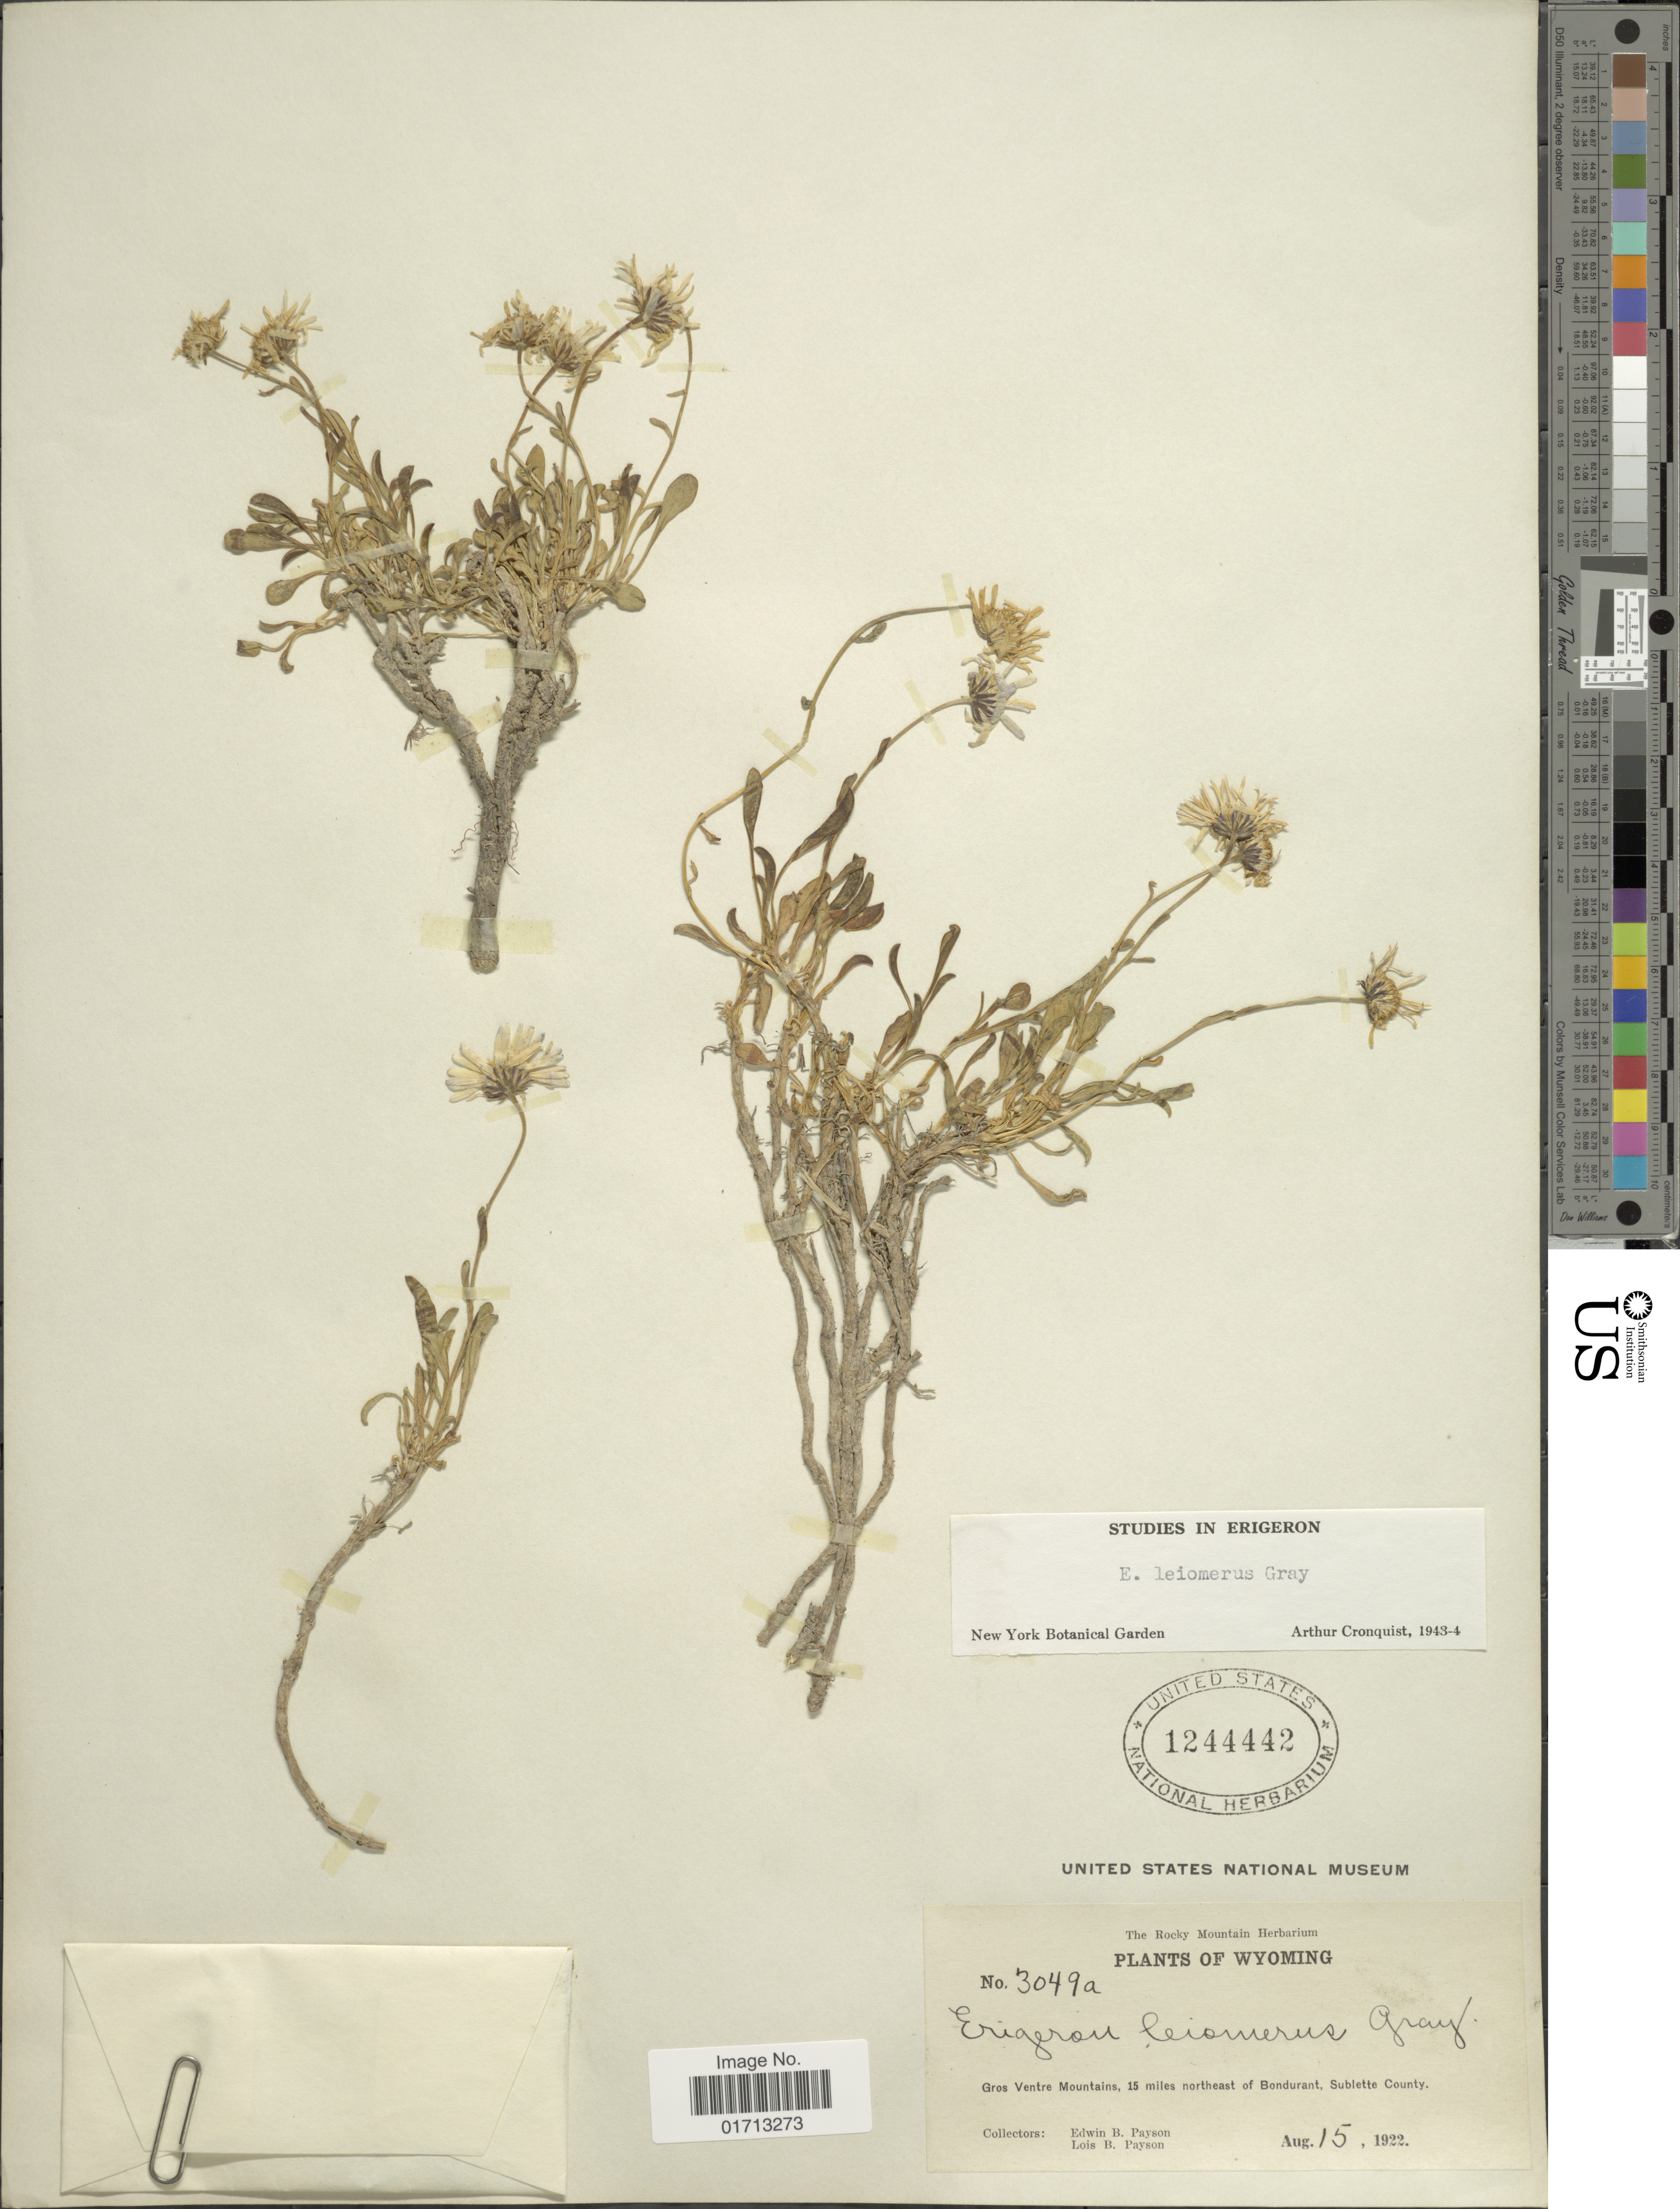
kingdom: Plantae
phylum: Tracheophyta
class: Magnoliopsida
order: Asterales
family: Asteraceae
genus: Erigeron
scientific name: Erigeron leiomerus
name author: A. Gray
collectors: E. B. Payson & L. Payson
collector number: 3049a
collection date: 1922-08-15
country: United States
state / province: Wyoming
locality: Gros Ventre Mountains, 15 miles northeast of Bondurant, Sublette County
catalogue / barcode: US 1244442